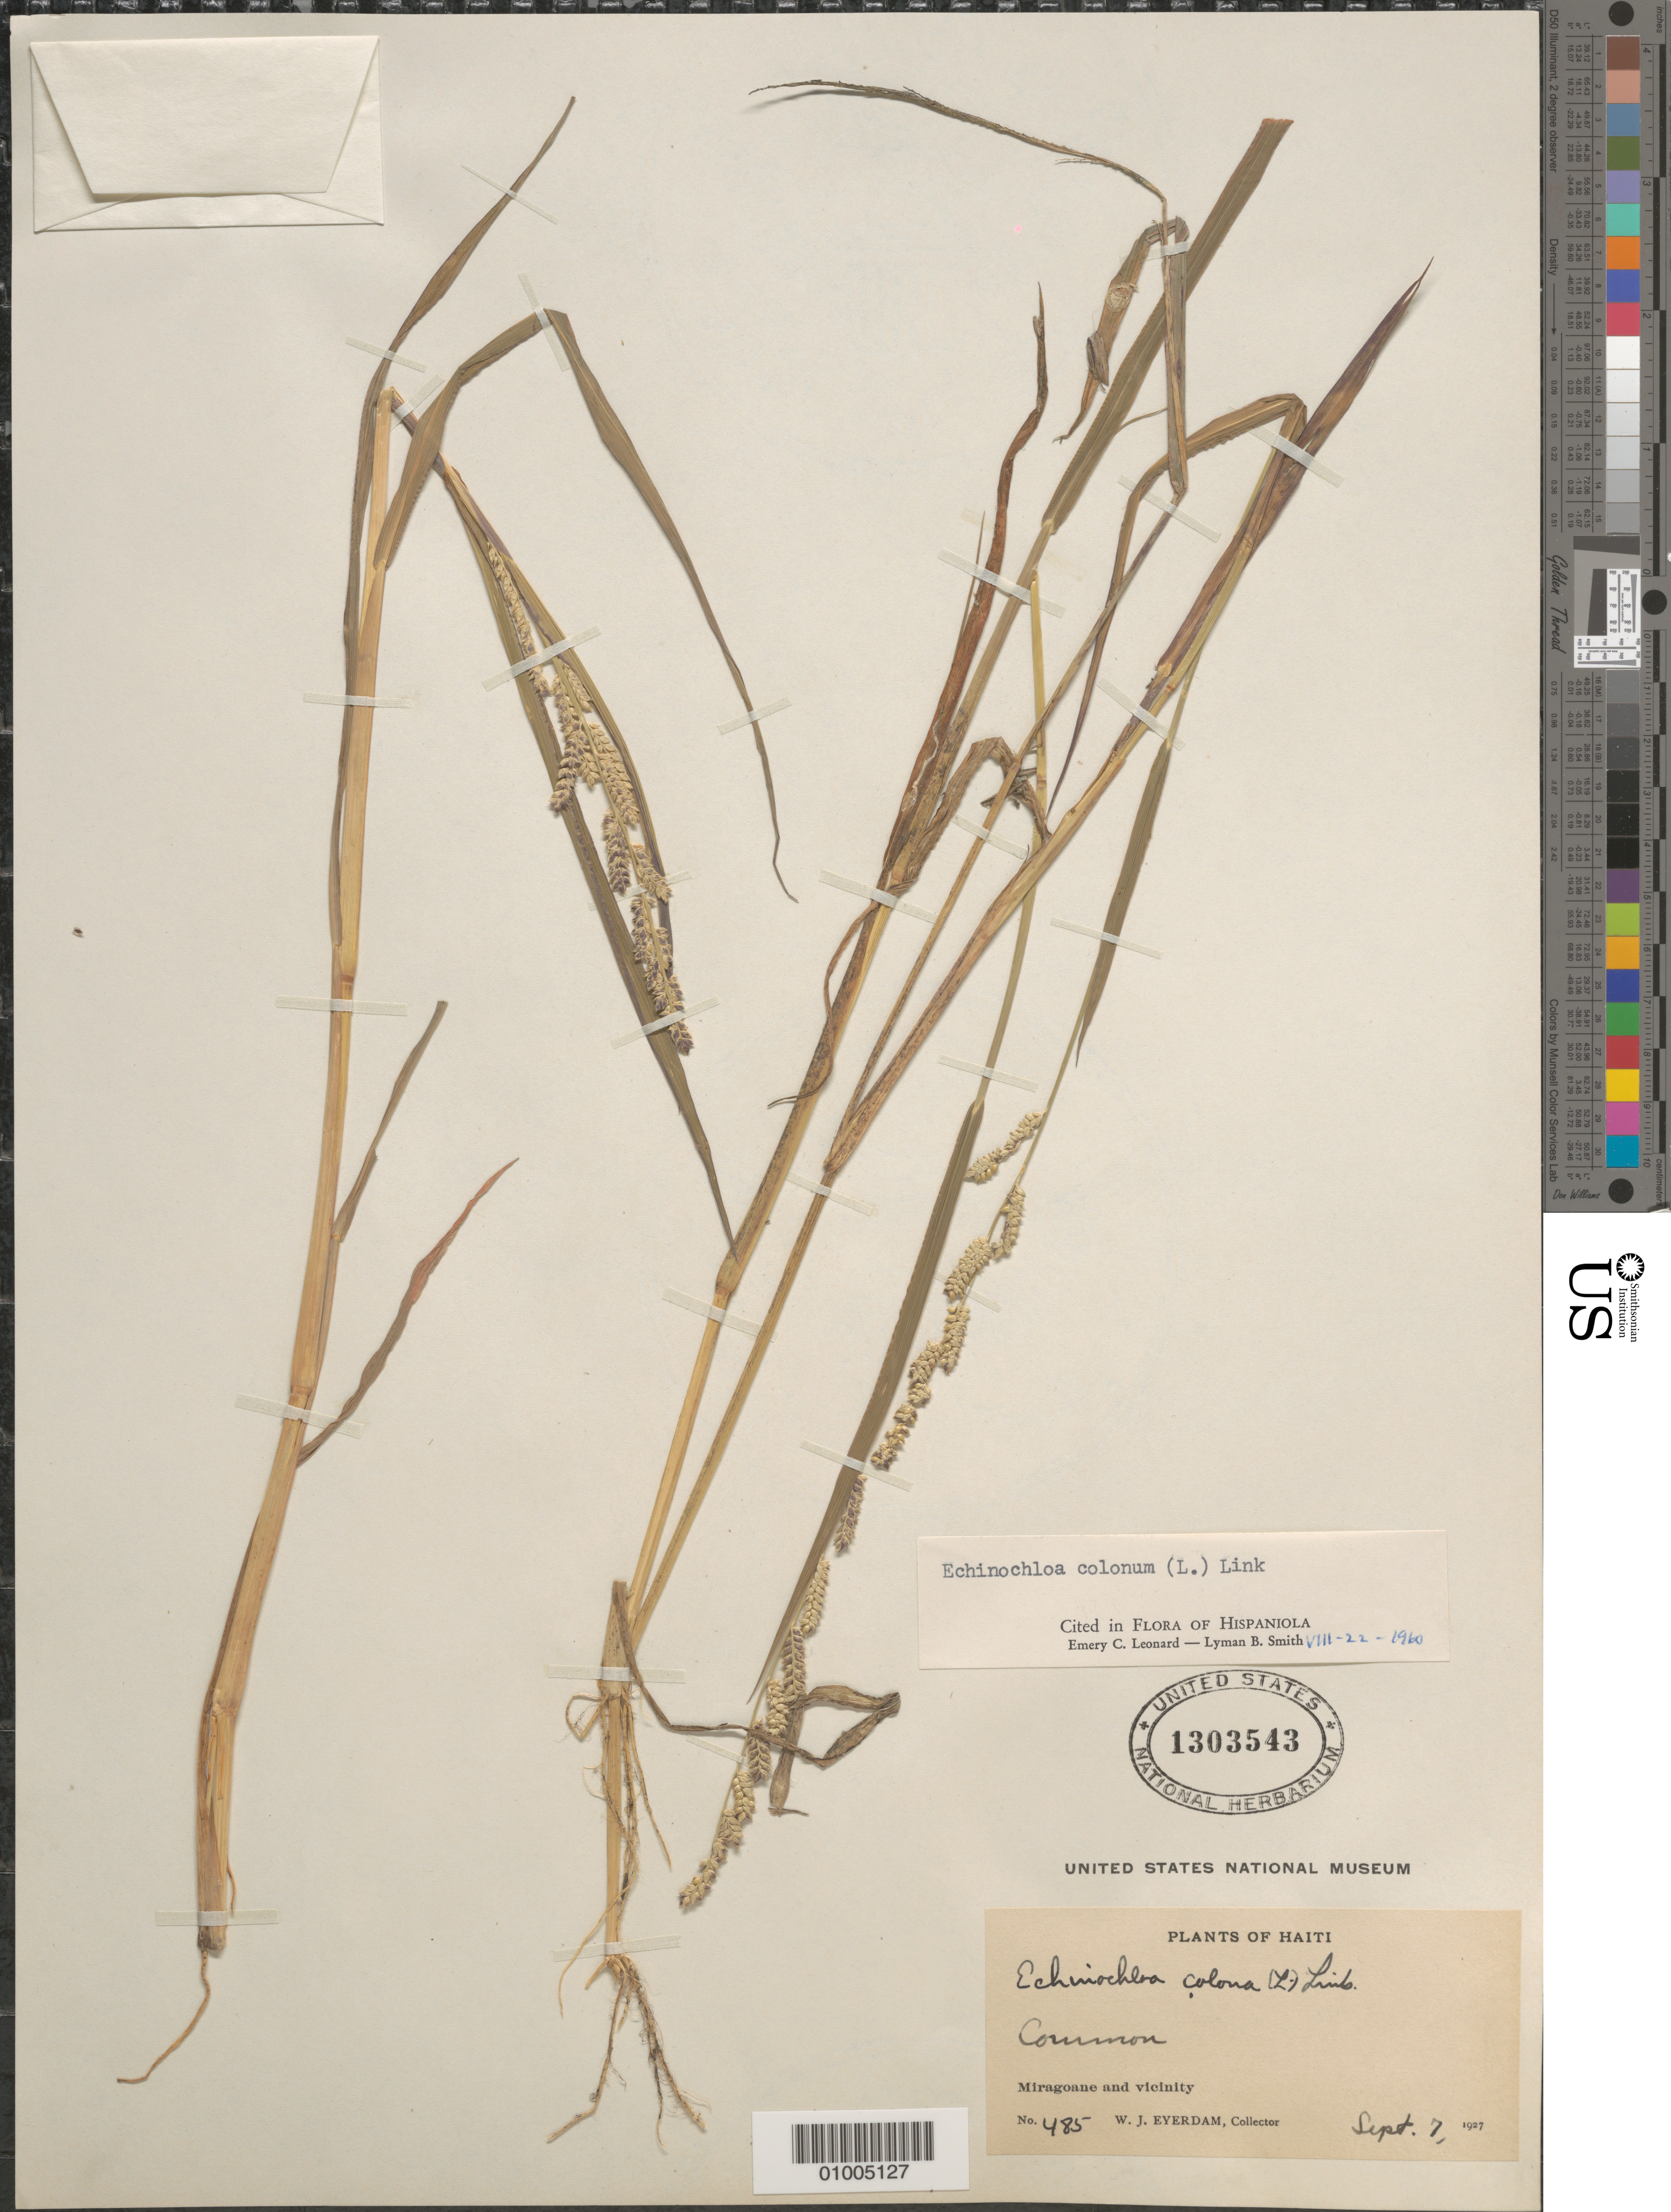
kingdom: Plantae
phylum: Tracheophyta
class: Liliopsida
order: Poales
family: Poaceae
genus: Echinochloa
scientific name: Echinochloa colona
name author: (L.) Link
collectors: W. J. Eyerdam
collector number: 485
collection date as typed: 07 Sep 1927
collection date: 1927-09-07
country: Haiti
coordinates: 0 N, 0 E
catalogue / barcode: US 1303543